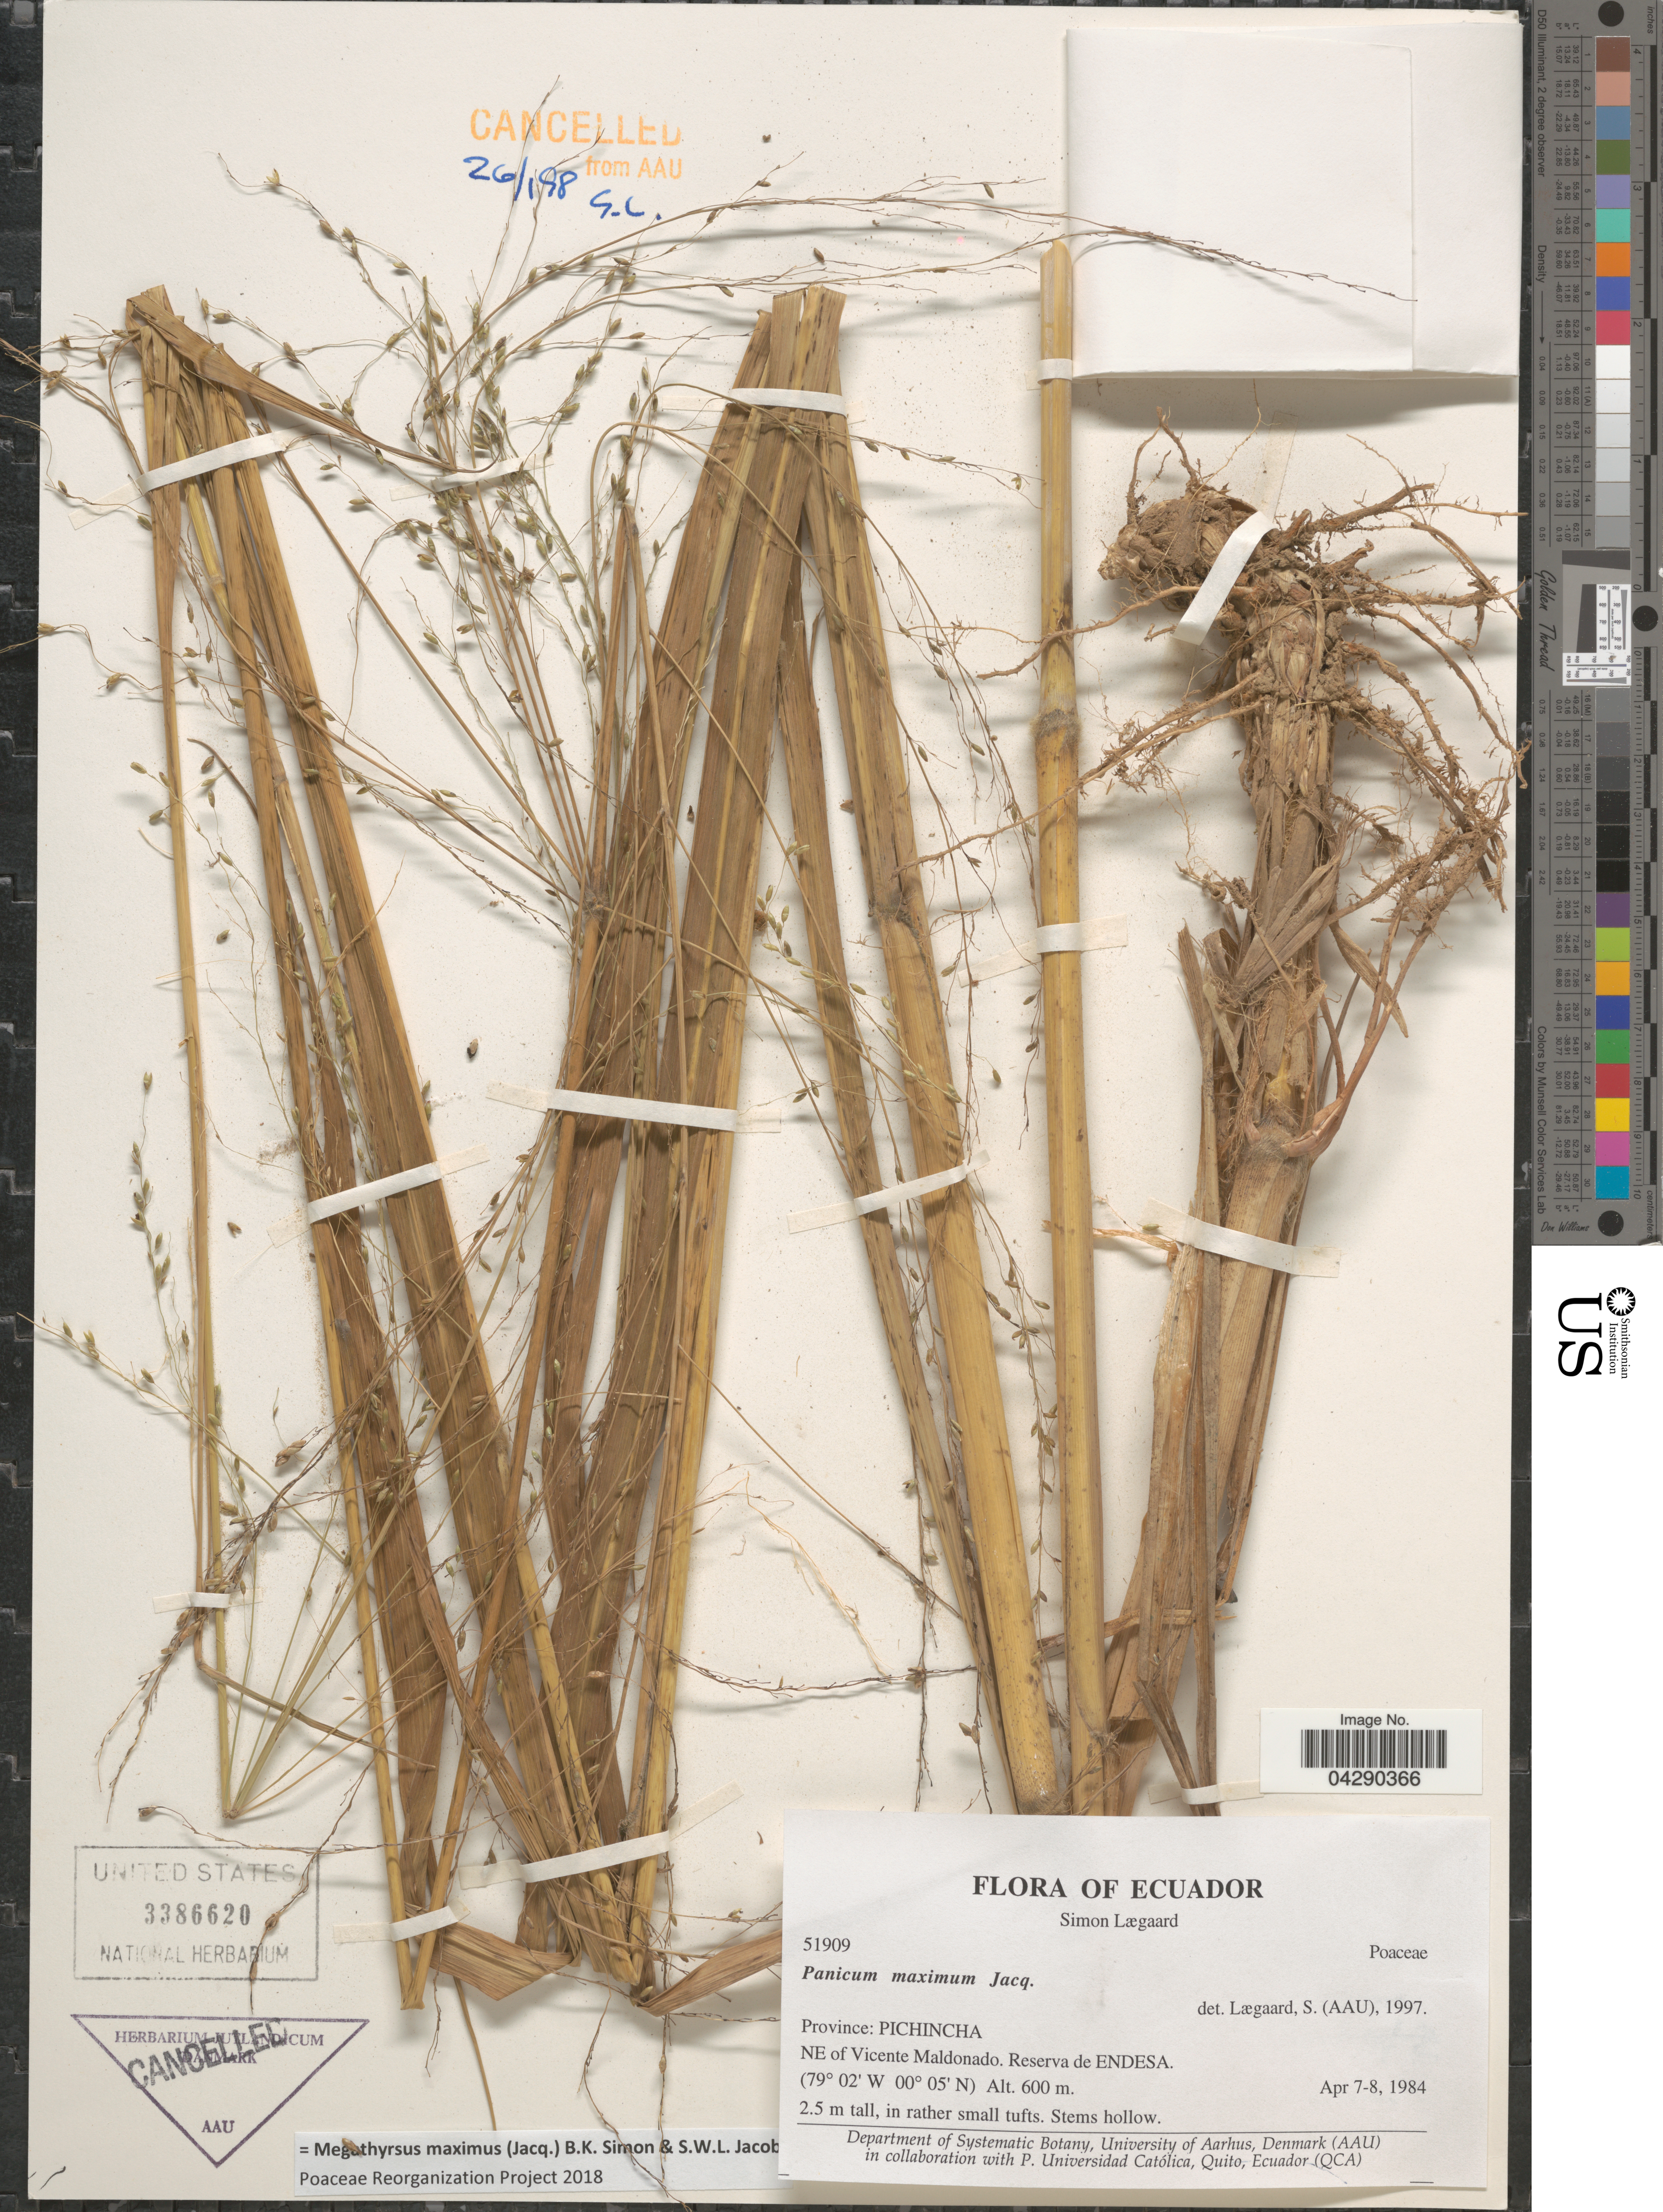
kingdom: Plantae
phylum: Tracheophyta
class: Liliopsida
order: Poales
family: Poaceae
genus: Megathyrsus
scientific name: Megathyrsus maximus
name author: (Jacq.) B.K. Simon & S.W.L. Jacobs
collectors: S. Lægaard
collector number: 51909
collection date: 1984-04-07/1984-04-08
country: Ecuador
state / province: Pichincha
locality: NE of Vicente Maldonado. Reserva de ENDESA.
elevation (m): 600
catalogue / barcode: US 3386620